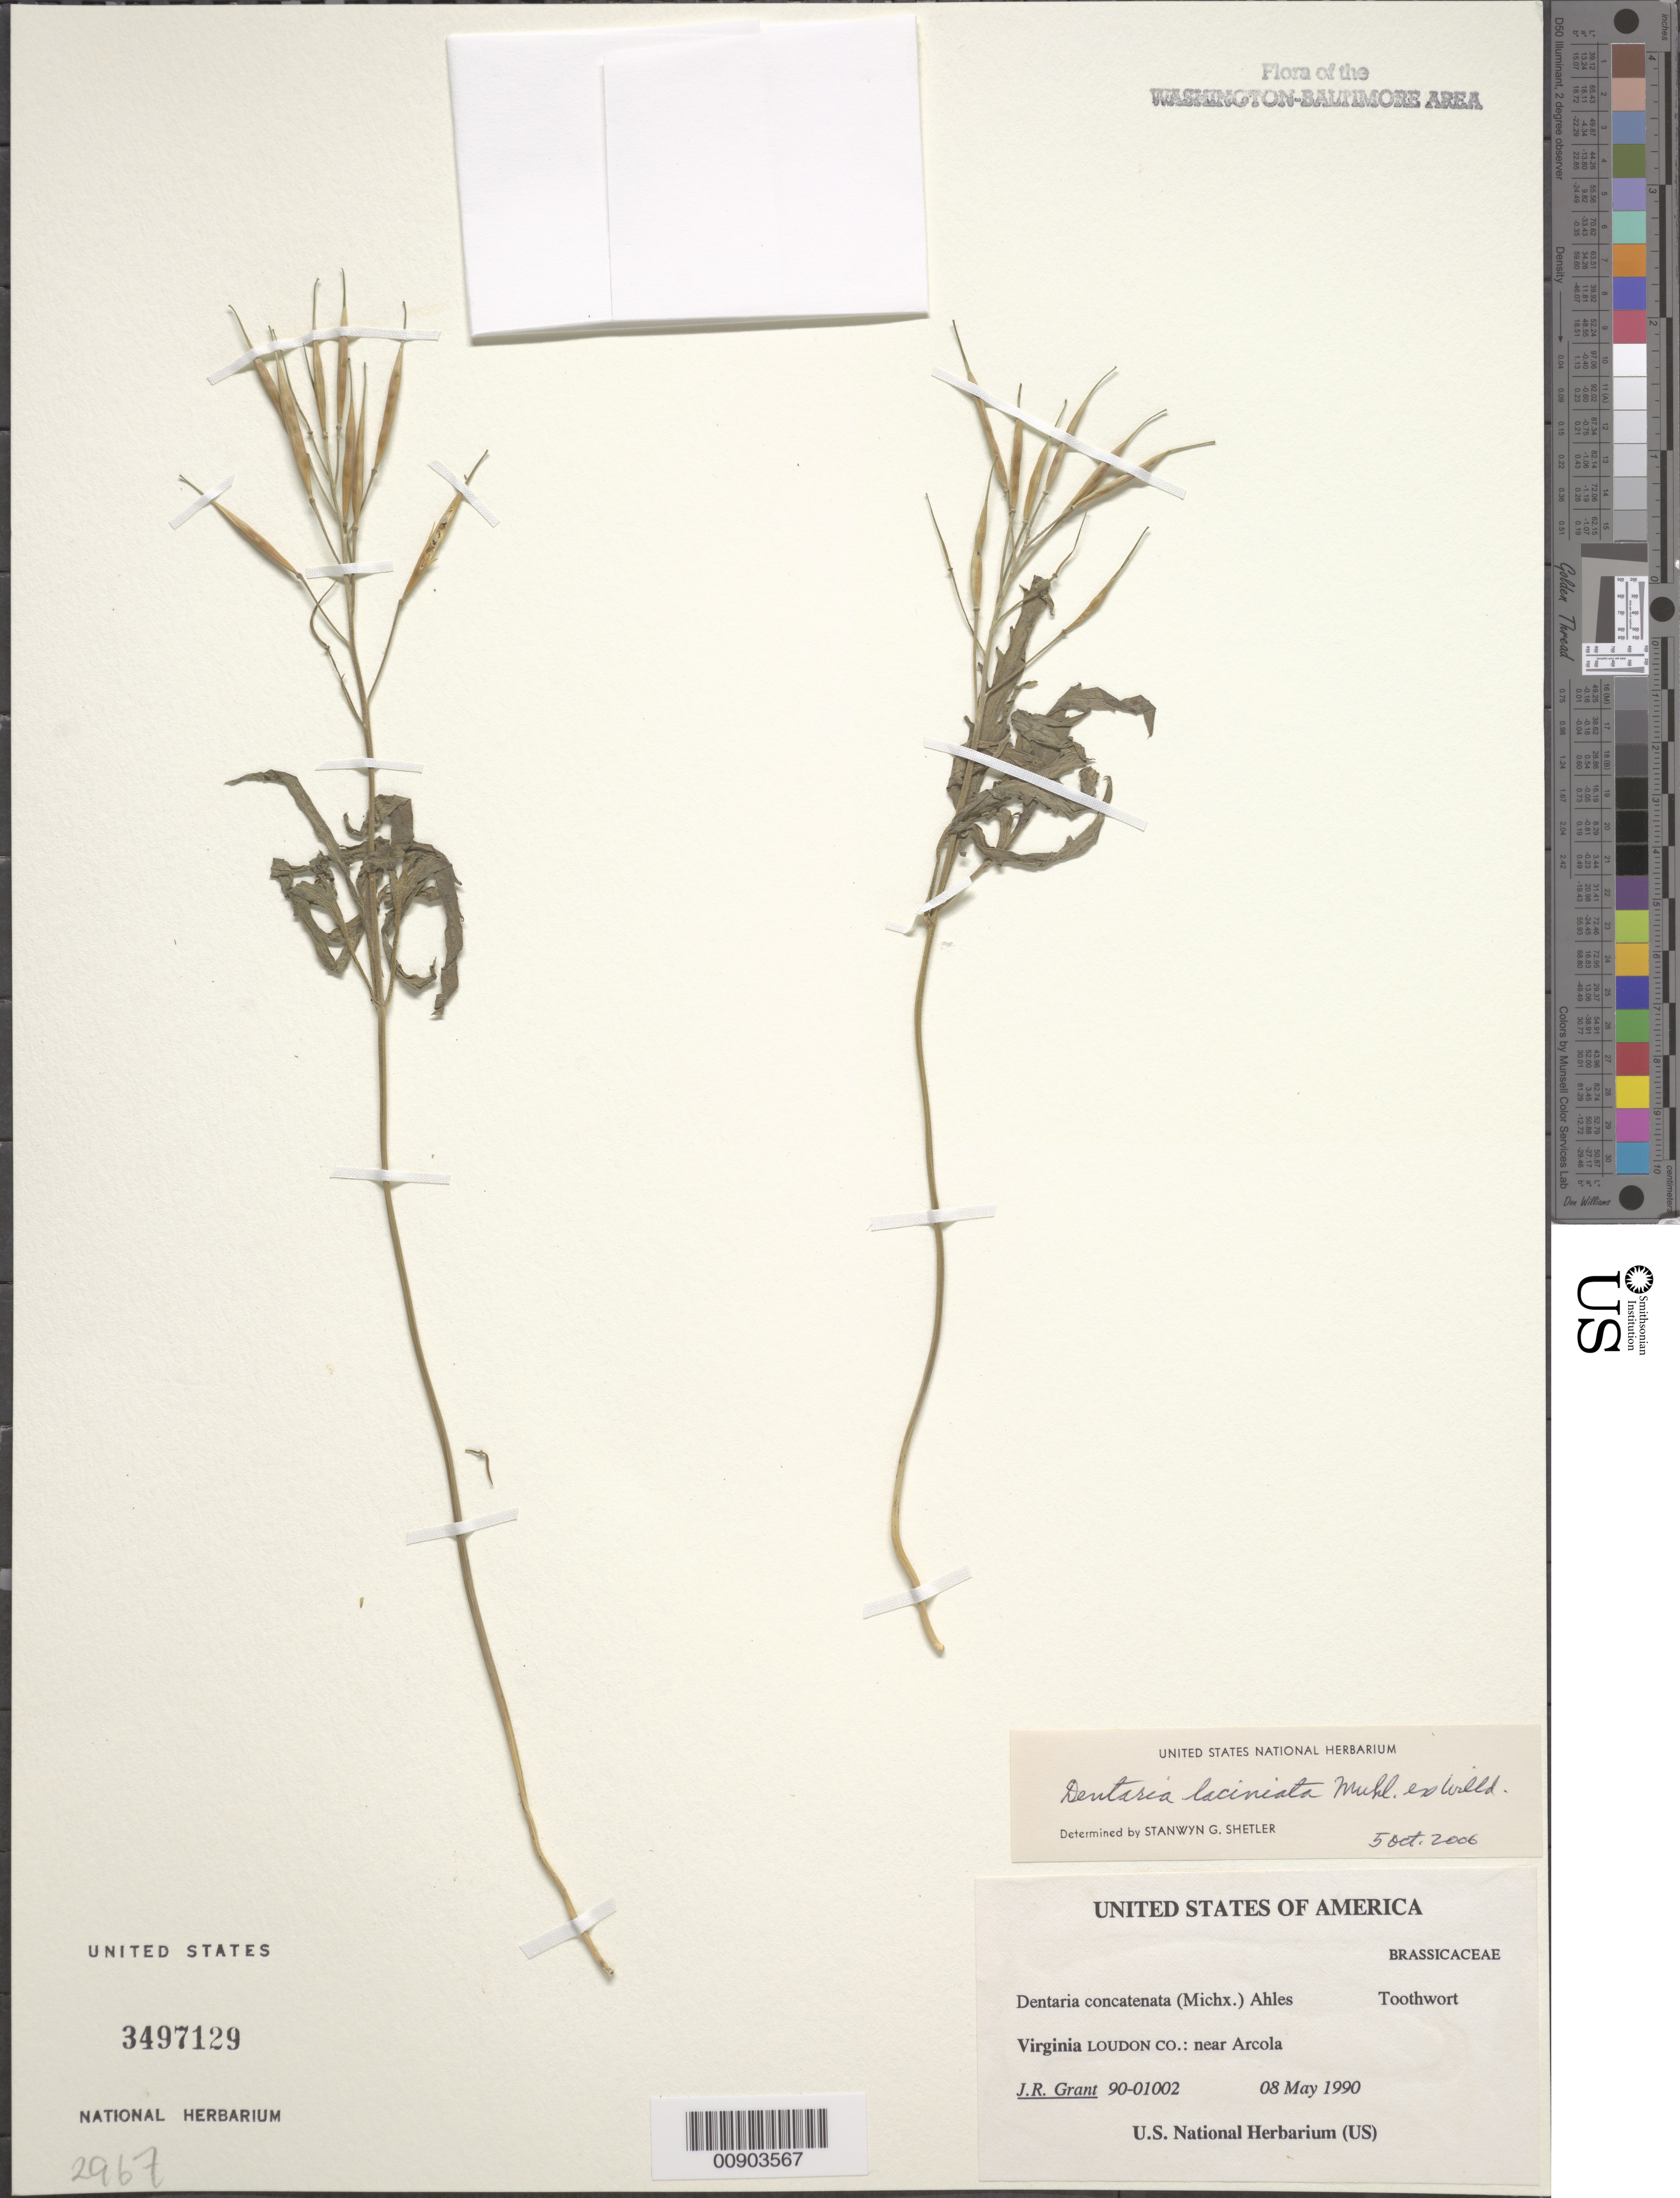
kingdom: Plantae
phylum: Tracheophyta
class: Magnoliopsida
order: Brassicales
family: Brassicaceae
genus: Cardamine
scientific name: Cardamine concatenata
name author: (Michx.) Sw.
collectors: J. R. Grant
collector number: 90-01002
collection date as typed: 08 May 1990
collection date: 1990-05-08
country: United States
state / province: Virginia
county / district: Loudoun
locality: Near Arcola.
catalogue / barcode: US 3497129